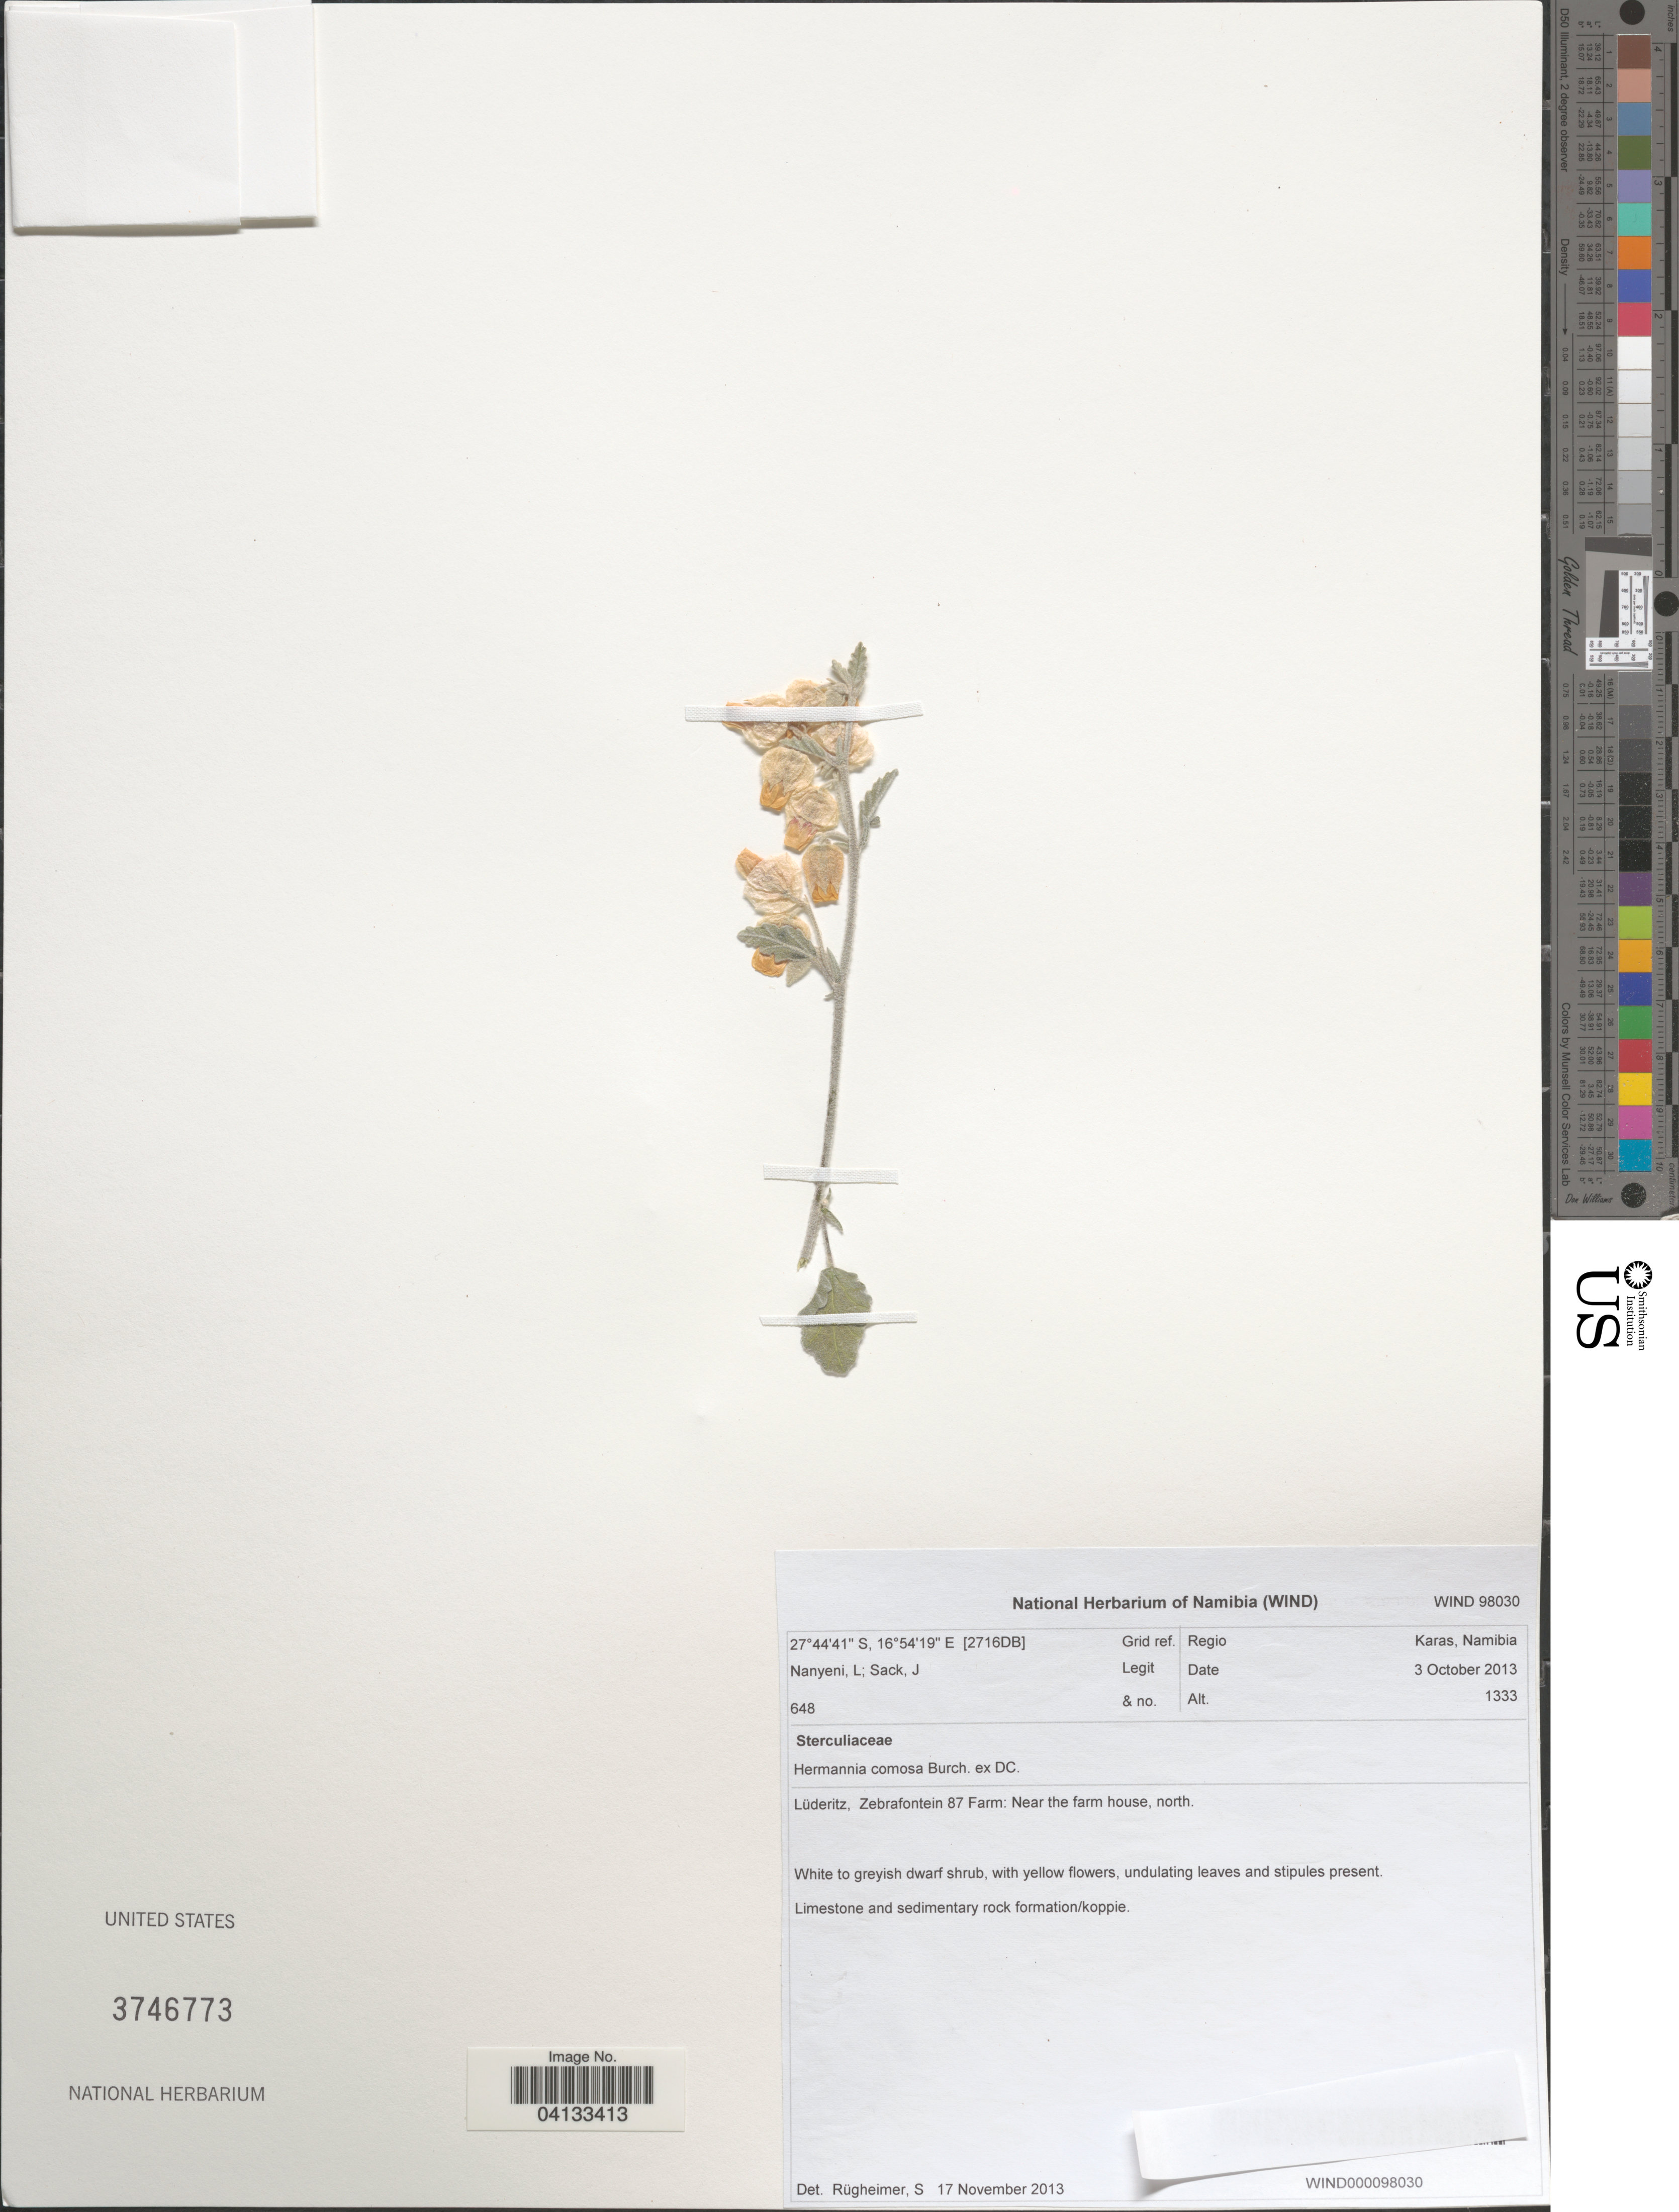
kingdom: Plantae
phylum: Tracheophyta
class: Magnoliopsida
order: Malvales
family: Malvaceae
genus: Hermannia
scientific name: Hermannia comosa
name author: ex DC.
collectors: L. Nanyeni & J. Sack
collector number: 648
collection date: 2013-10-03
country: Namibia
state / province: Karas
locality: Grid ref. Regio Karas. Lüderitz, Zebrafontein 87 Farm: Near the farm house, north. [2716DB].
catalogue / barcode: US 3746773